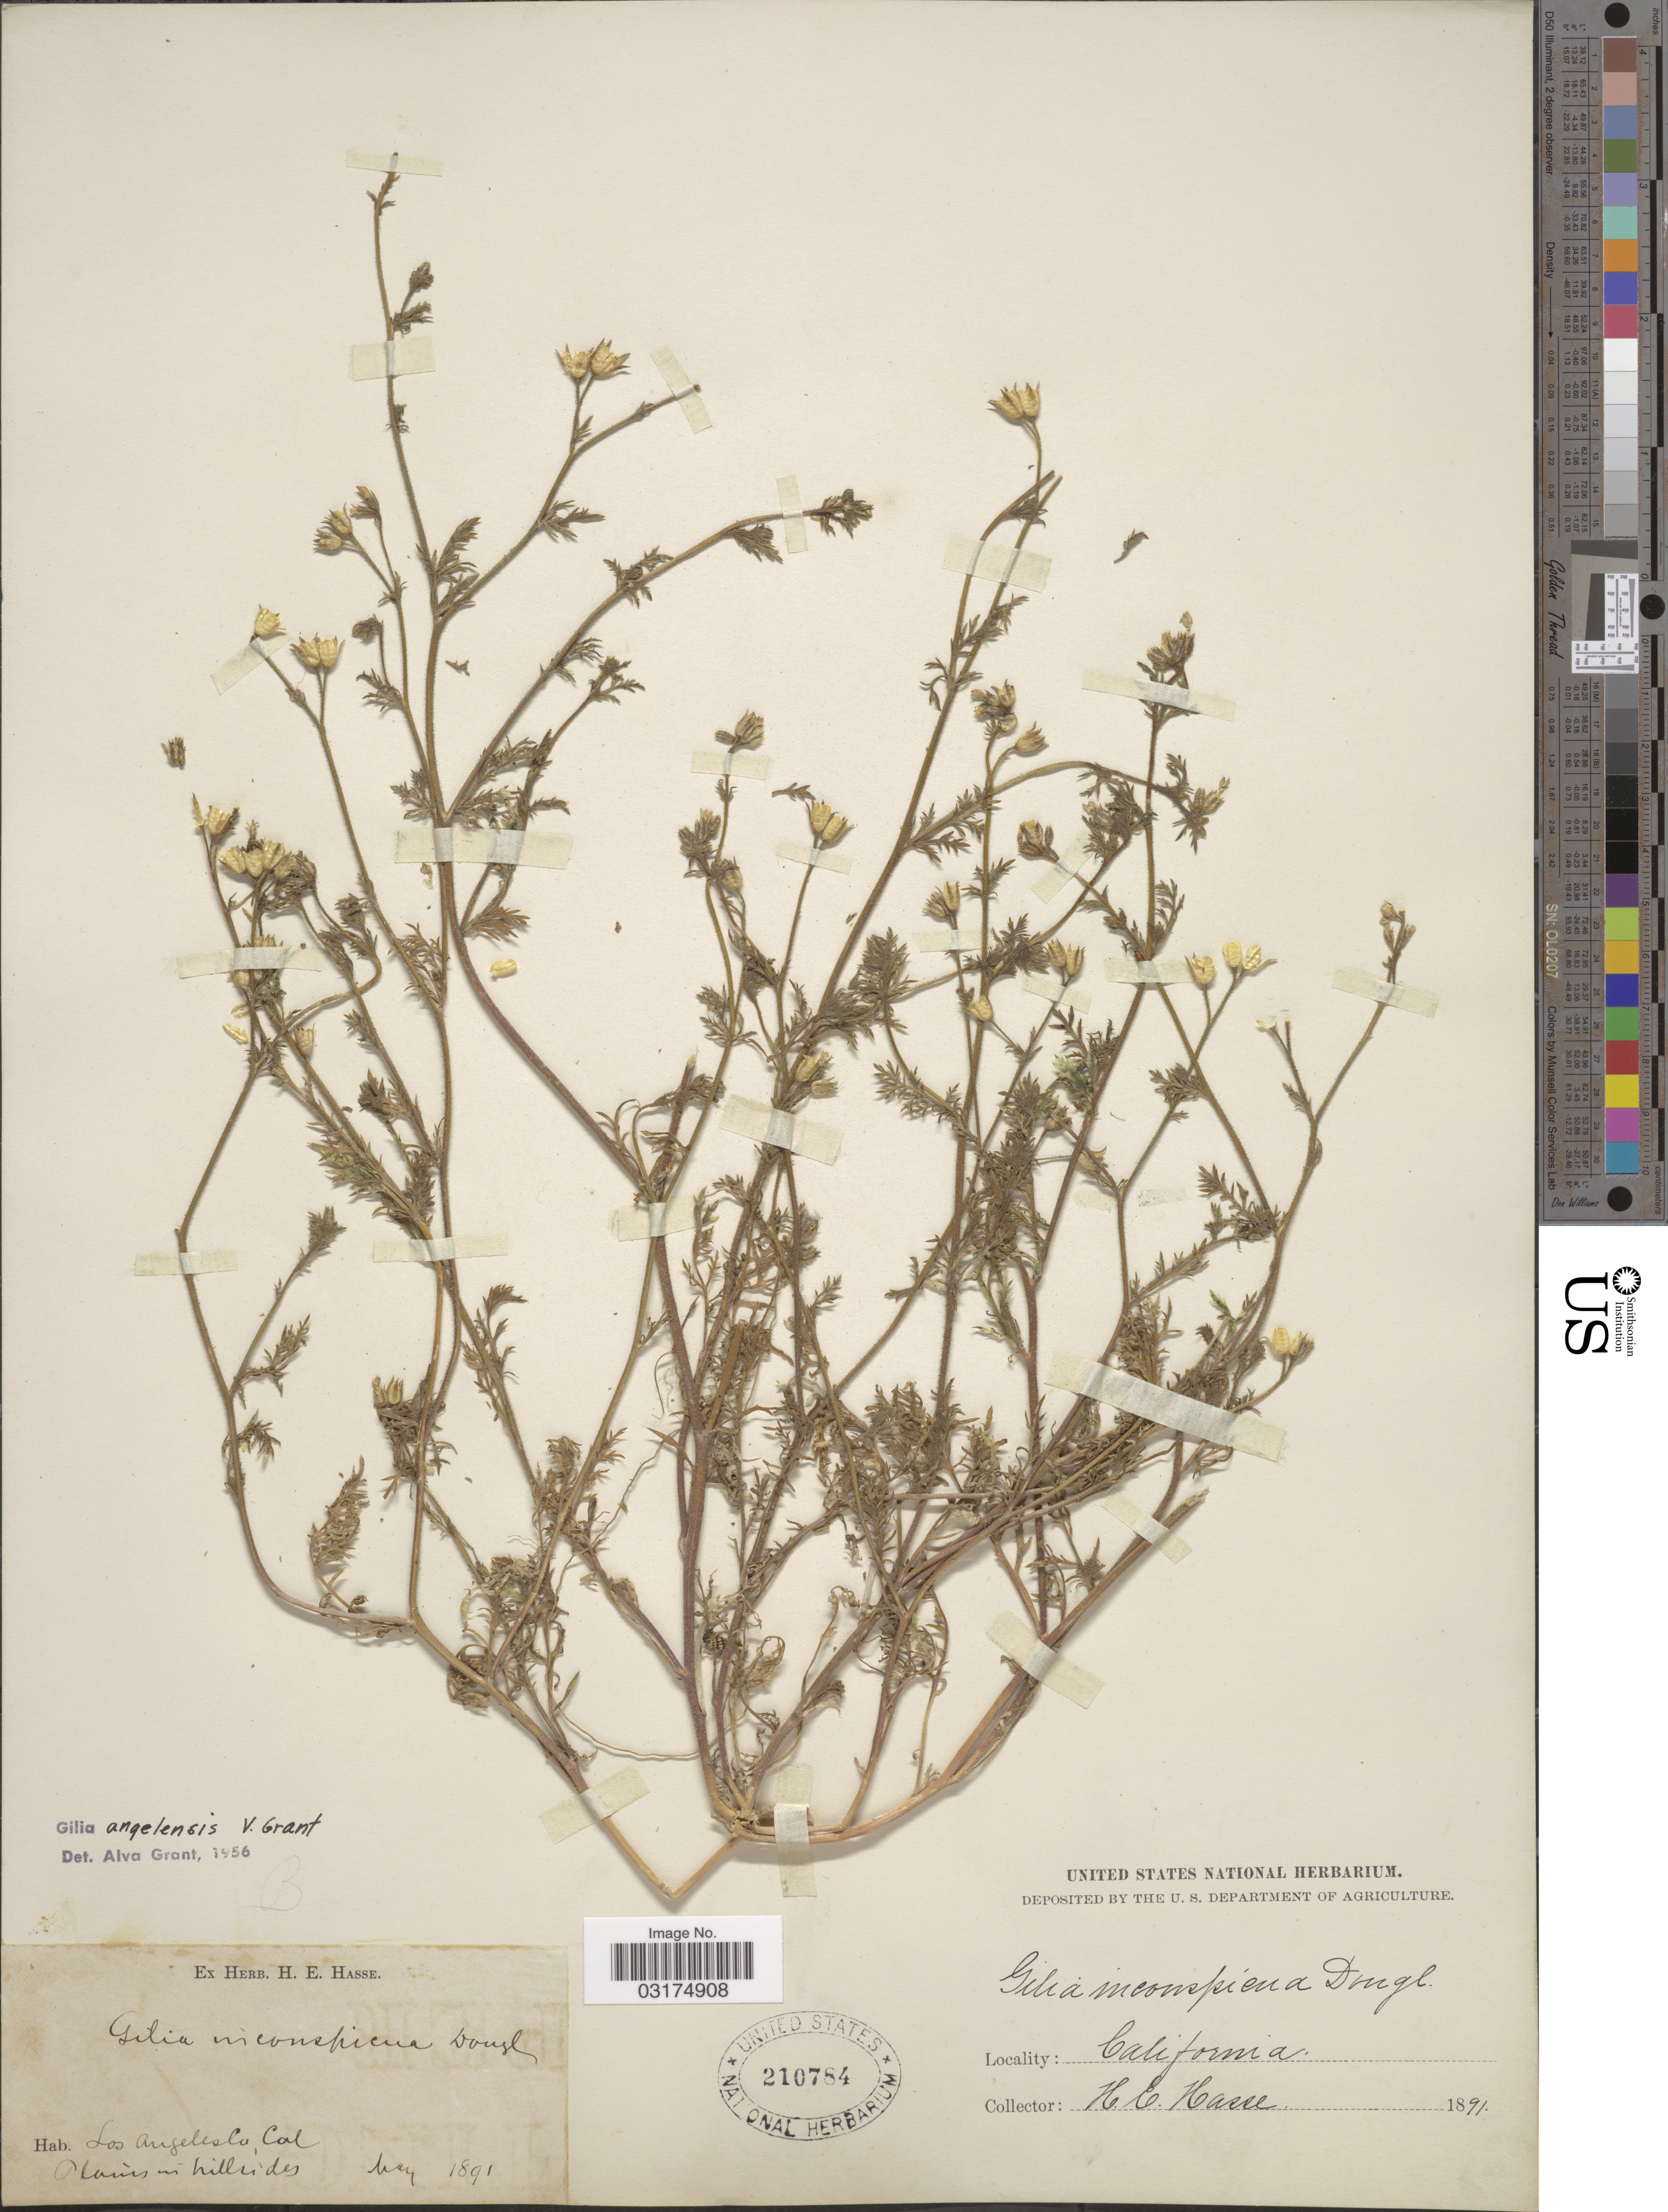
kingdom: Plantae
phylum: Tracheophyta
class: Magnoliopsida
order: Ericales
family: Polemoniaceae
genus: Gilia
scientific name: Gilia angelensis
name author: V.E. Grant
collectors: H. E. Hasse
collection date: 1891-05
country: United States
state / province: California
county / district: Los Angeles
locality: Los Angeles Co, Cal.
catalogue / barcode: US 210784